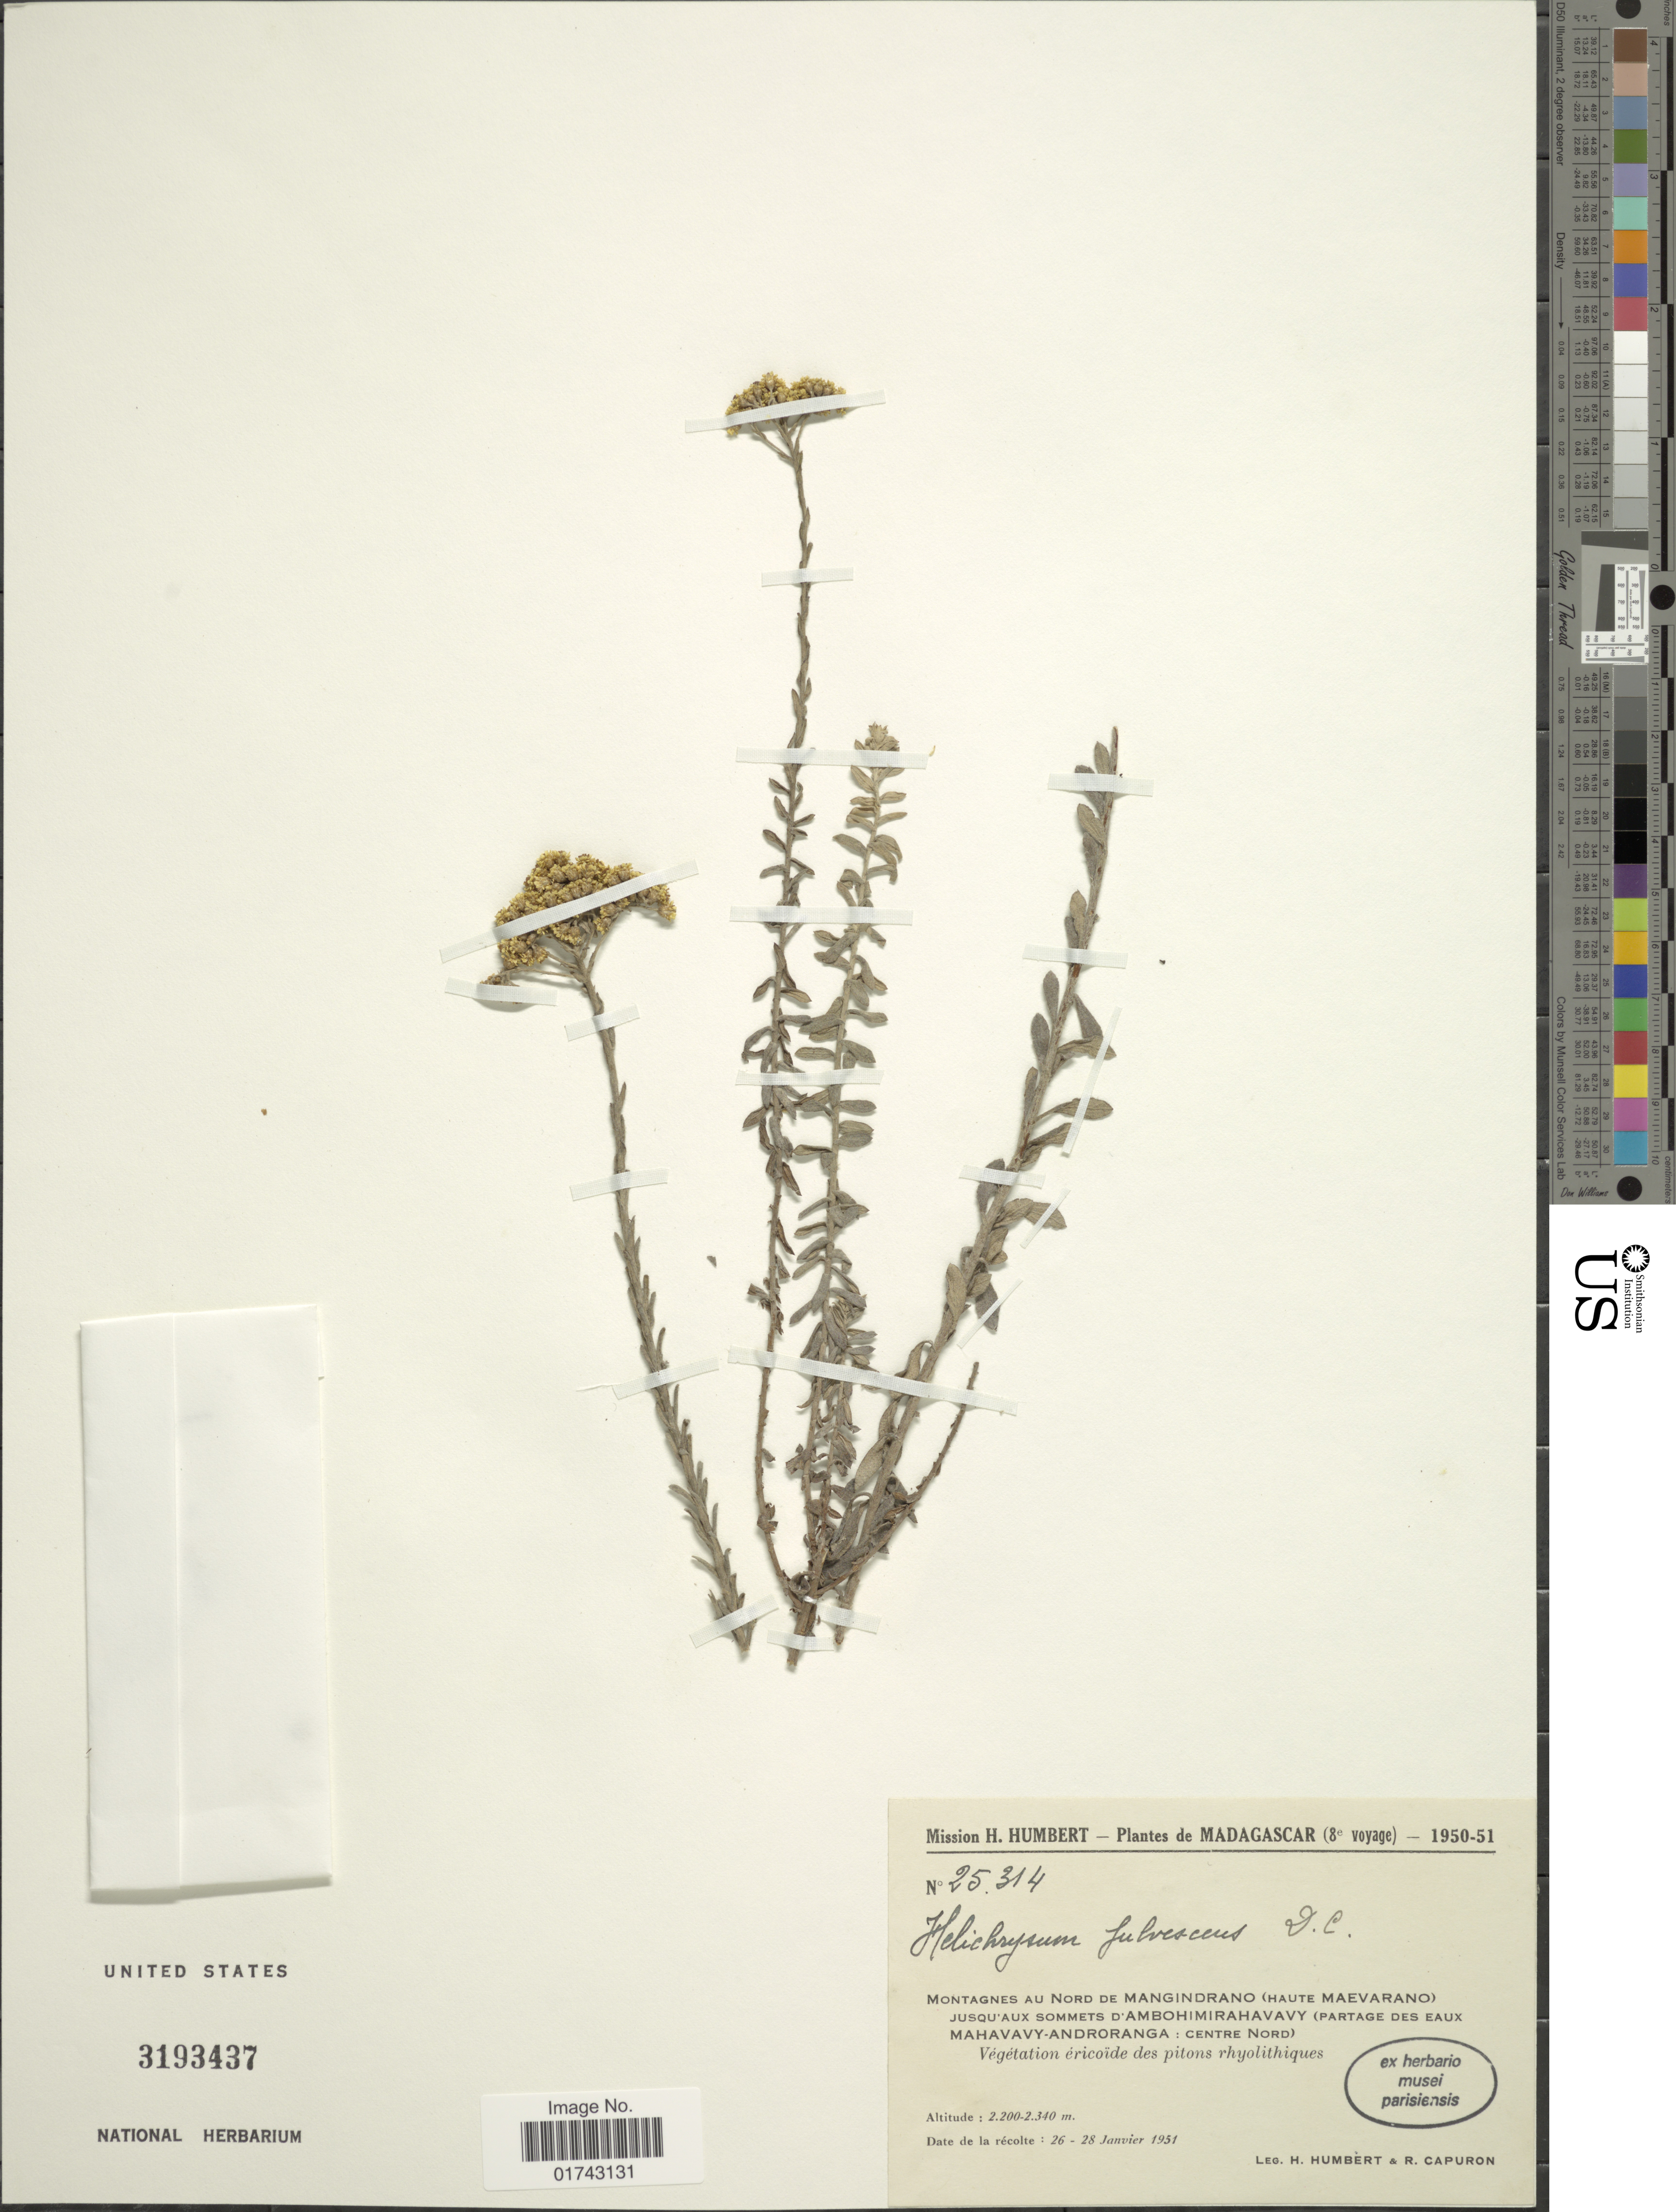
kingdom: Plantae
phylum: Tracheophyta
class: Magnoliopsida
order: Asterales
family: Asteraceae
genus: Helichrysum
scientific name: Helichrysum fulvescens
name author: DC.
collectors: H. Humbert & R. Capuron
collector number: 25314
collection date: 1951-01-26/1951-01-28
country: Madagascar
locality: Montagnes au Nord de Mangindrano (Haute Maevarano) Jusqu' aux Sommets d'Ambohimirahavavy (Partage des Eaux Mahavavy-Androranga: centre Nord)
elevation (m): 2200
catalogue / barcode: US 3193437